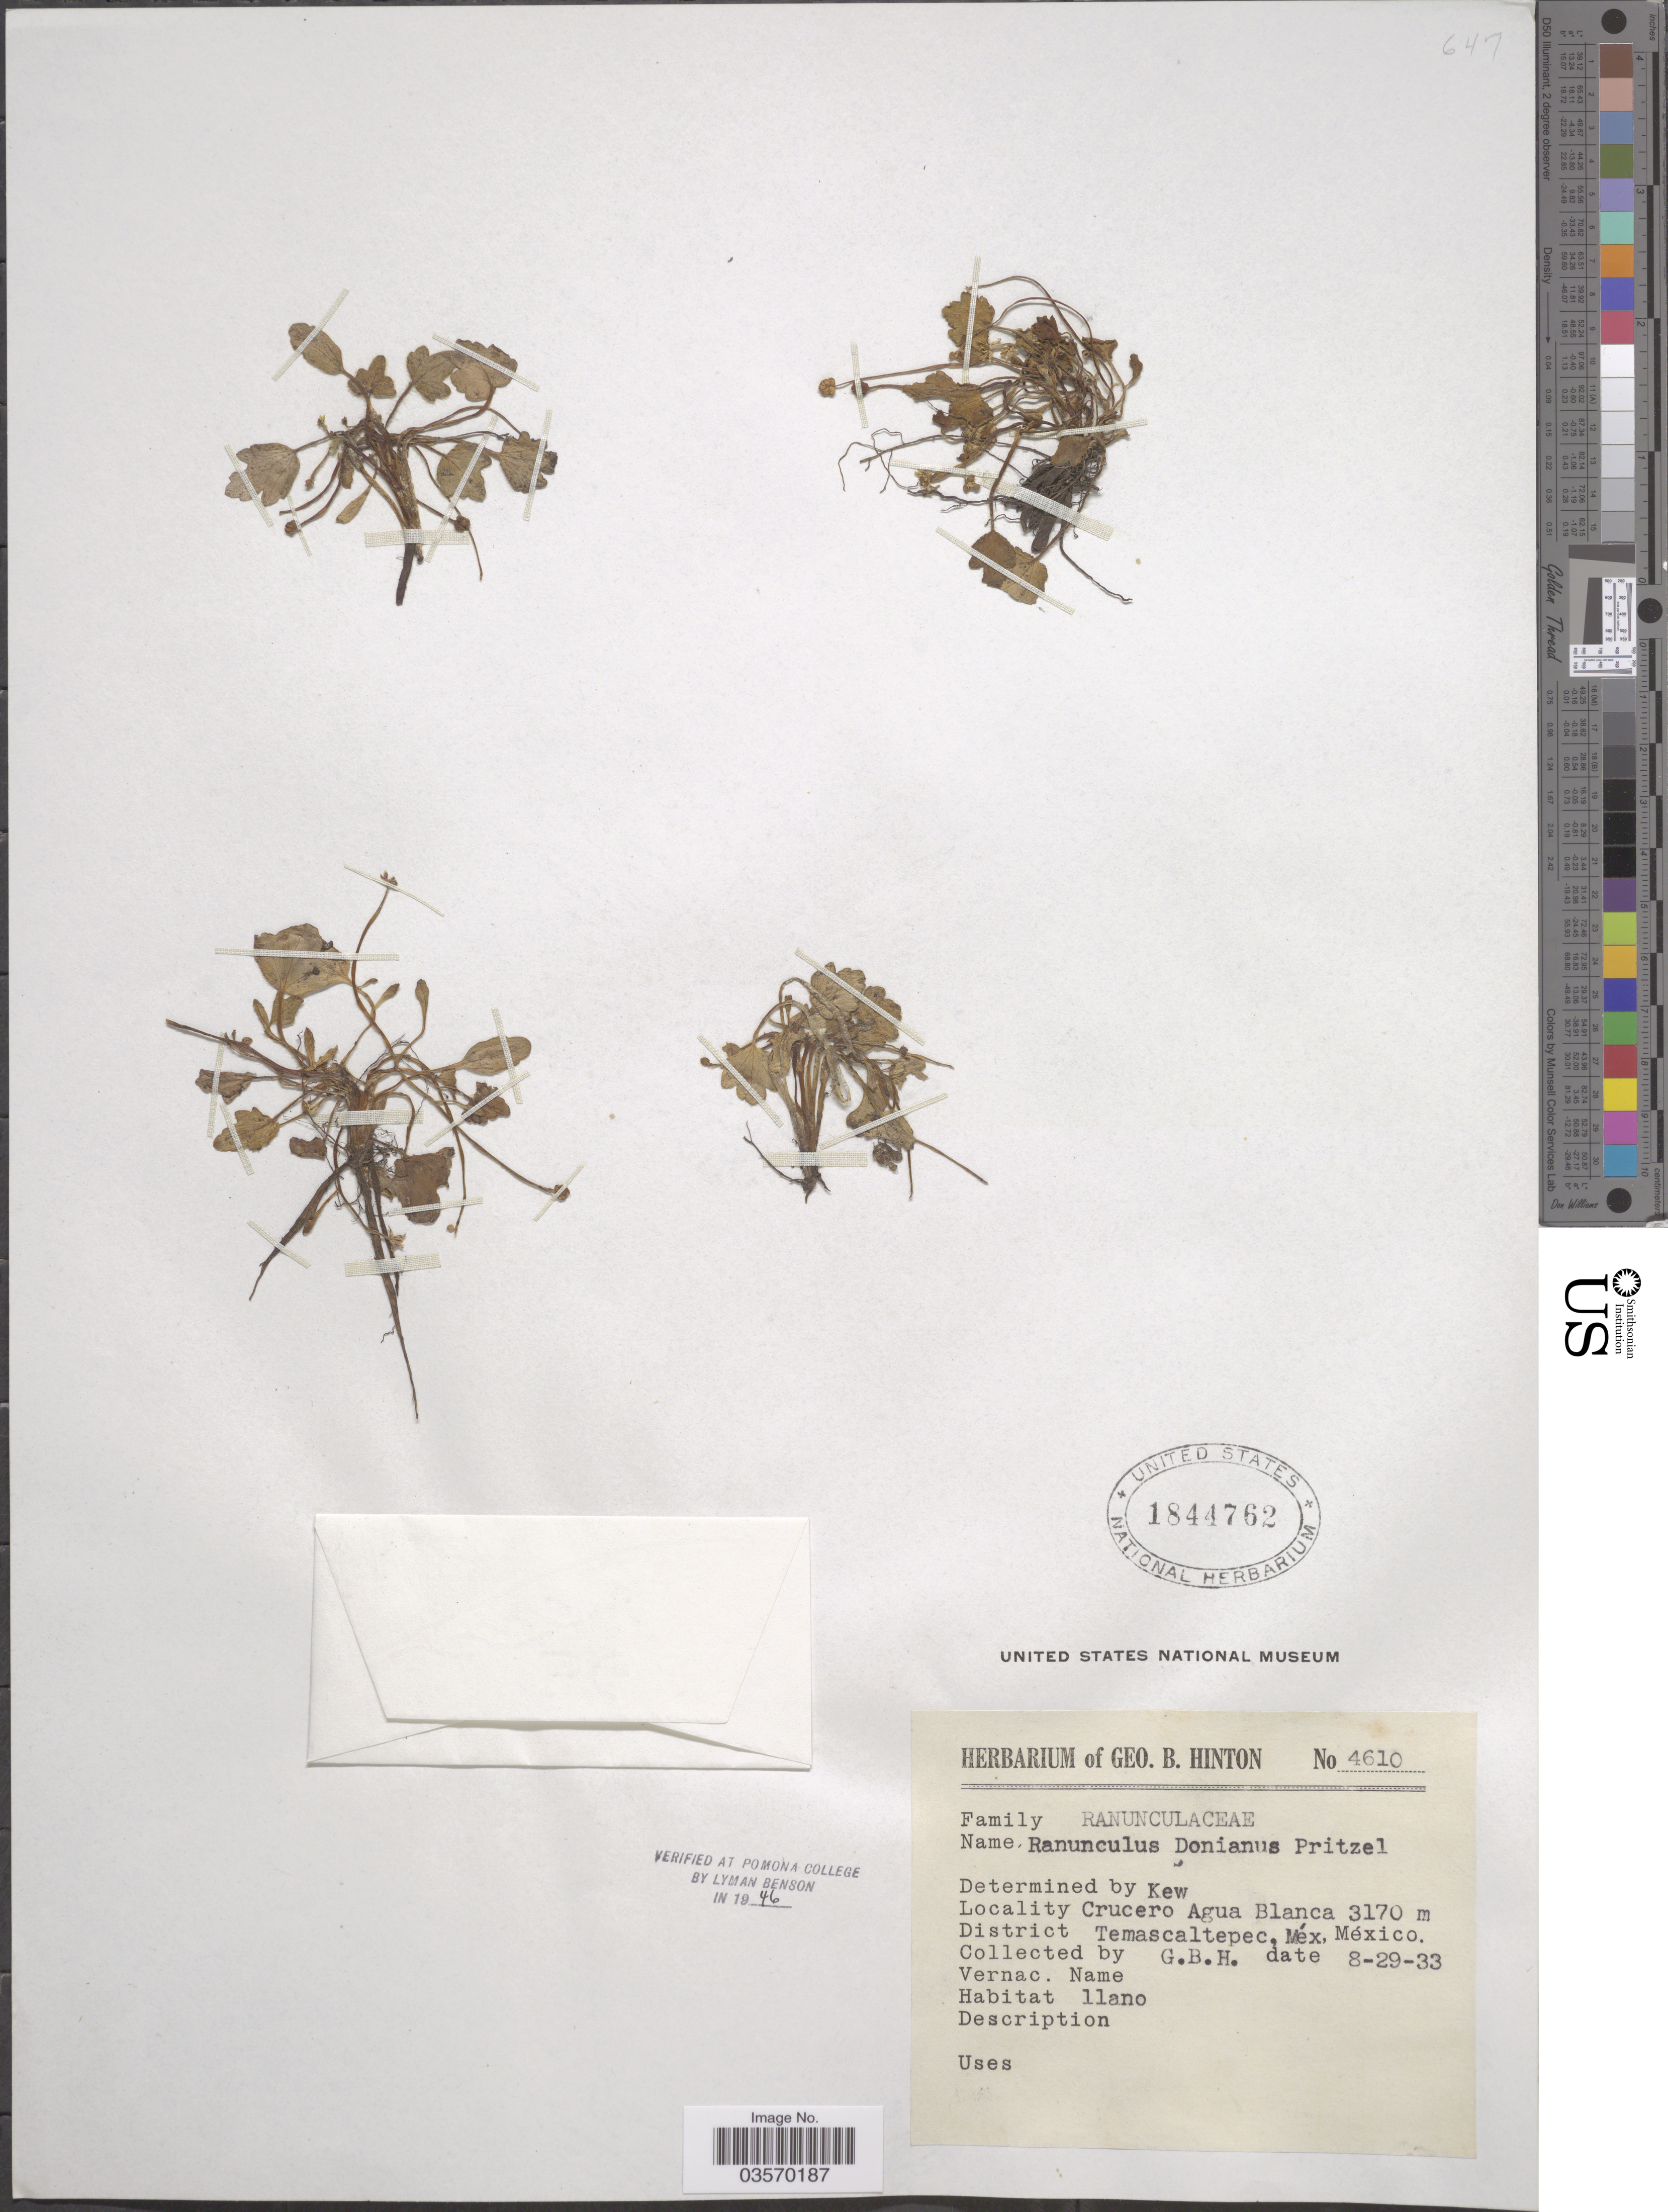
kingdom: Plantae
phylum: Tracheophyta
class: Magnoliopsida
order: Ranunculales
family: Ranunculaceae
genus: Ranunculus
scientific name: Ranunculus donianus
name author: Pritz. ex Walp.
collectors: G. B. Hinton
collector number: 4610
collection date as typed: Transcribed d/m/y: 29/8/33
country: Mexico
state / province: México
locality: Crucero Agua Blanca. District Temascaltepec.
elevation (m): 3170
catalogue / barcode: US 1844762